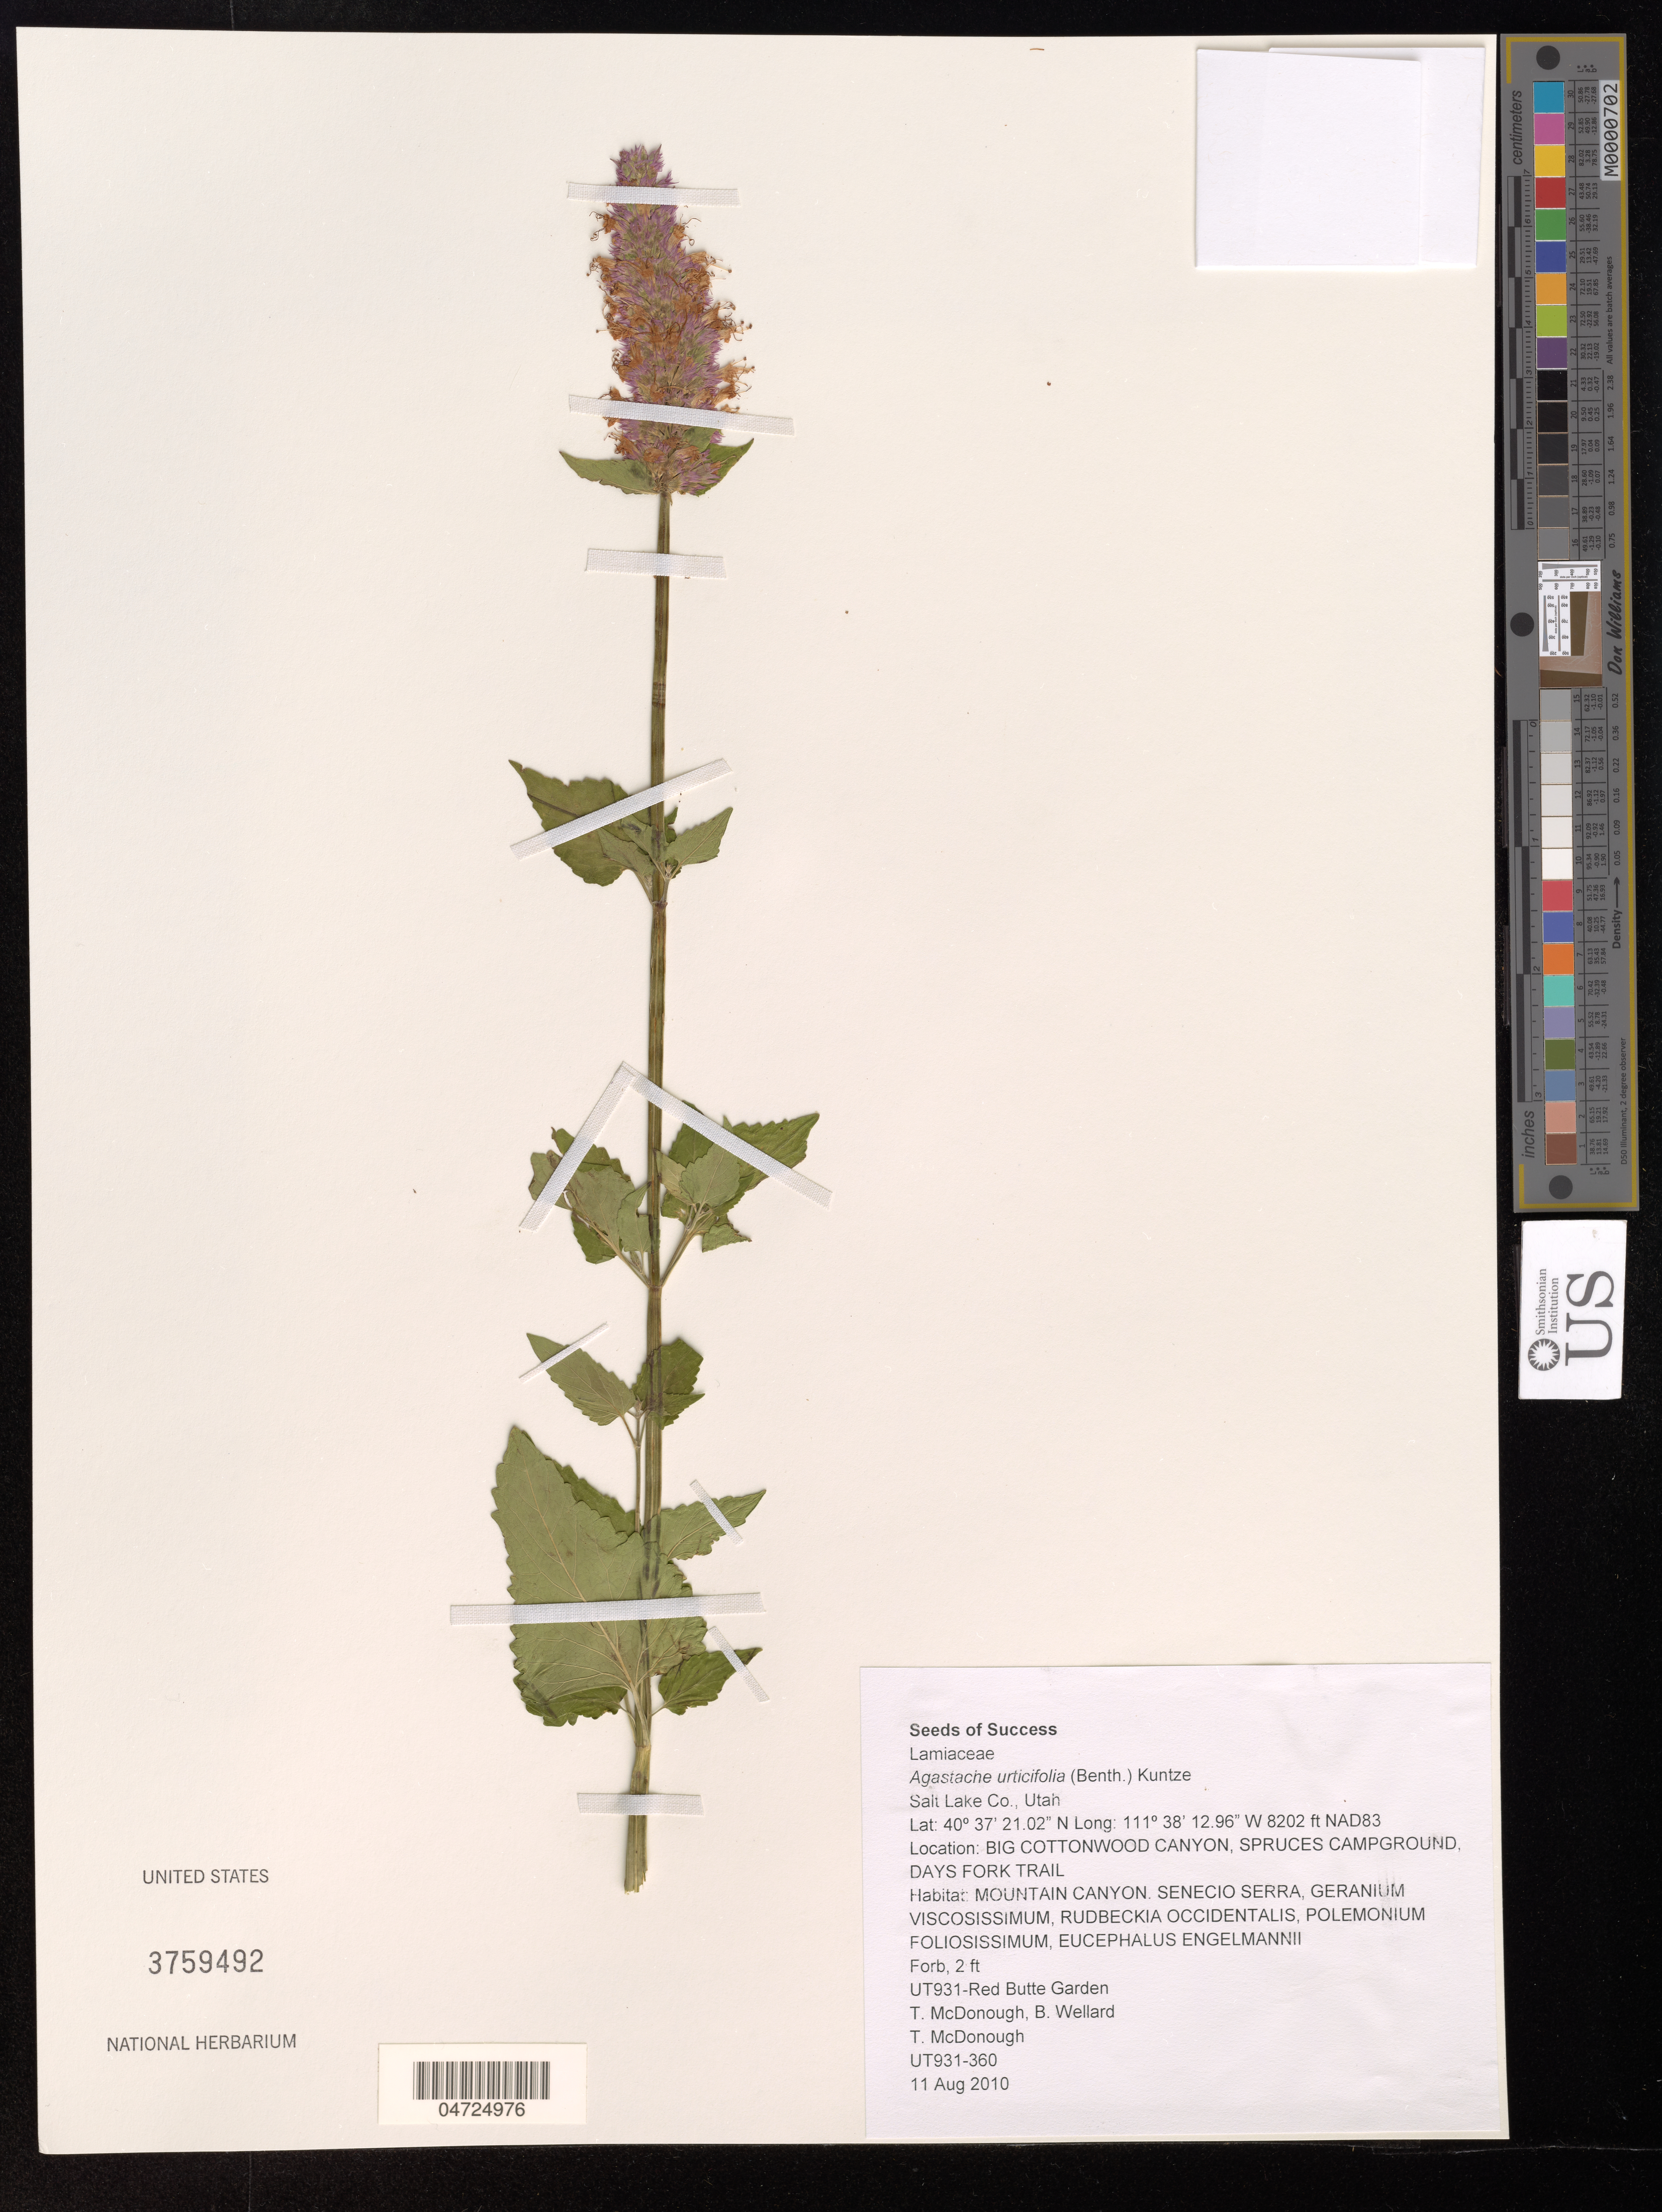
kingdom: Plantae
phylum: Tracheophyta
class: Magnoliopsida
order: Lamiales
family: Lamiaceae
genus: Agastache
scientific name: Agastache urticifolia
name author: (Benth.) Kuntze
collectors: T. McDonough & B. Wellard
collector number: UT931-360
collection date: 2010-08-11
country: United States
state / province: Utah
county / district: Salt Lake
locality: Salt Lake Co. NAD83. Big Cottonwood Canyon, Spruces Campground, Days Fork Trail. Mountain Canyon. UT931-Red Butte Garden.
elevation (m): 2500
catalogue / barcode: US 3759492